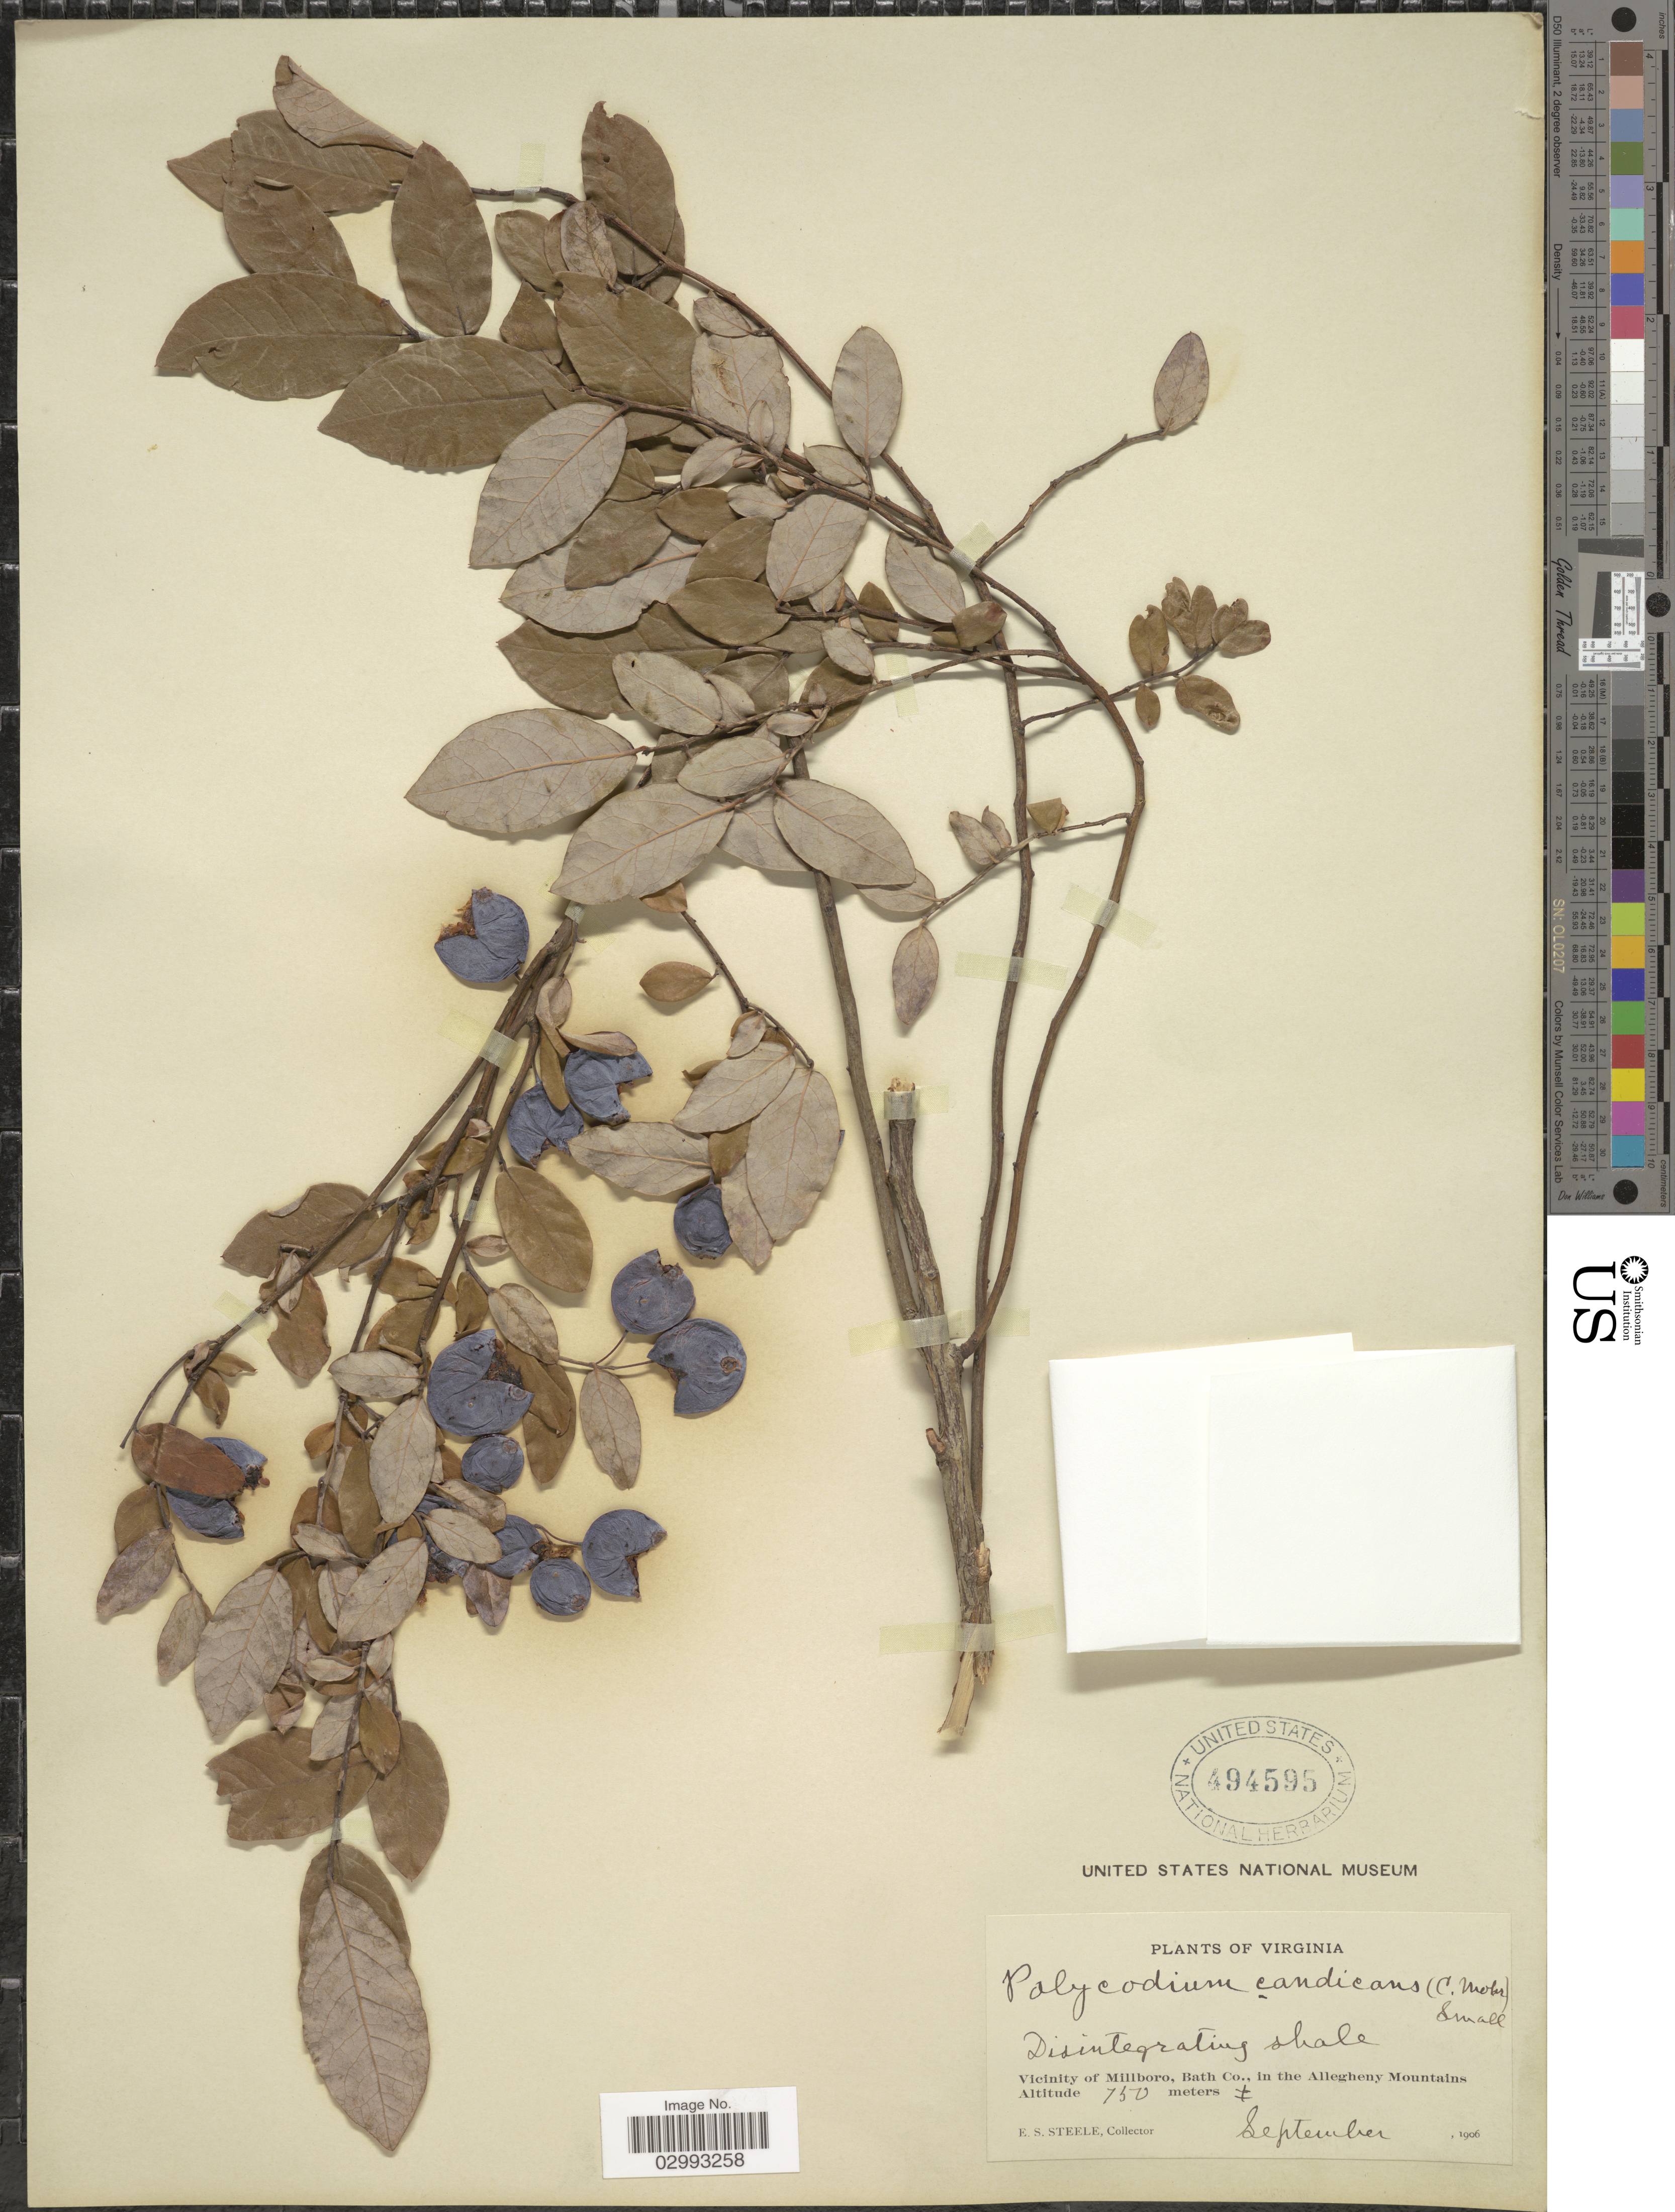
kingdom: Plantae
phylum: Tracheophyta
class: Magnoliopsida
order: Ericales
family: Ericaceae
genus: Polycodium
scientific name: Polycodium neglectum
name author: Small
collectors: E. Steele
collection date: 1906-09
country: United States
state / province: Virginia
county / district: Bath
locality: Vicinity of Millboro, Bath Co., in the Allegheny Mountains.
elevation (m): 750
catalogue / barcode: US 494595